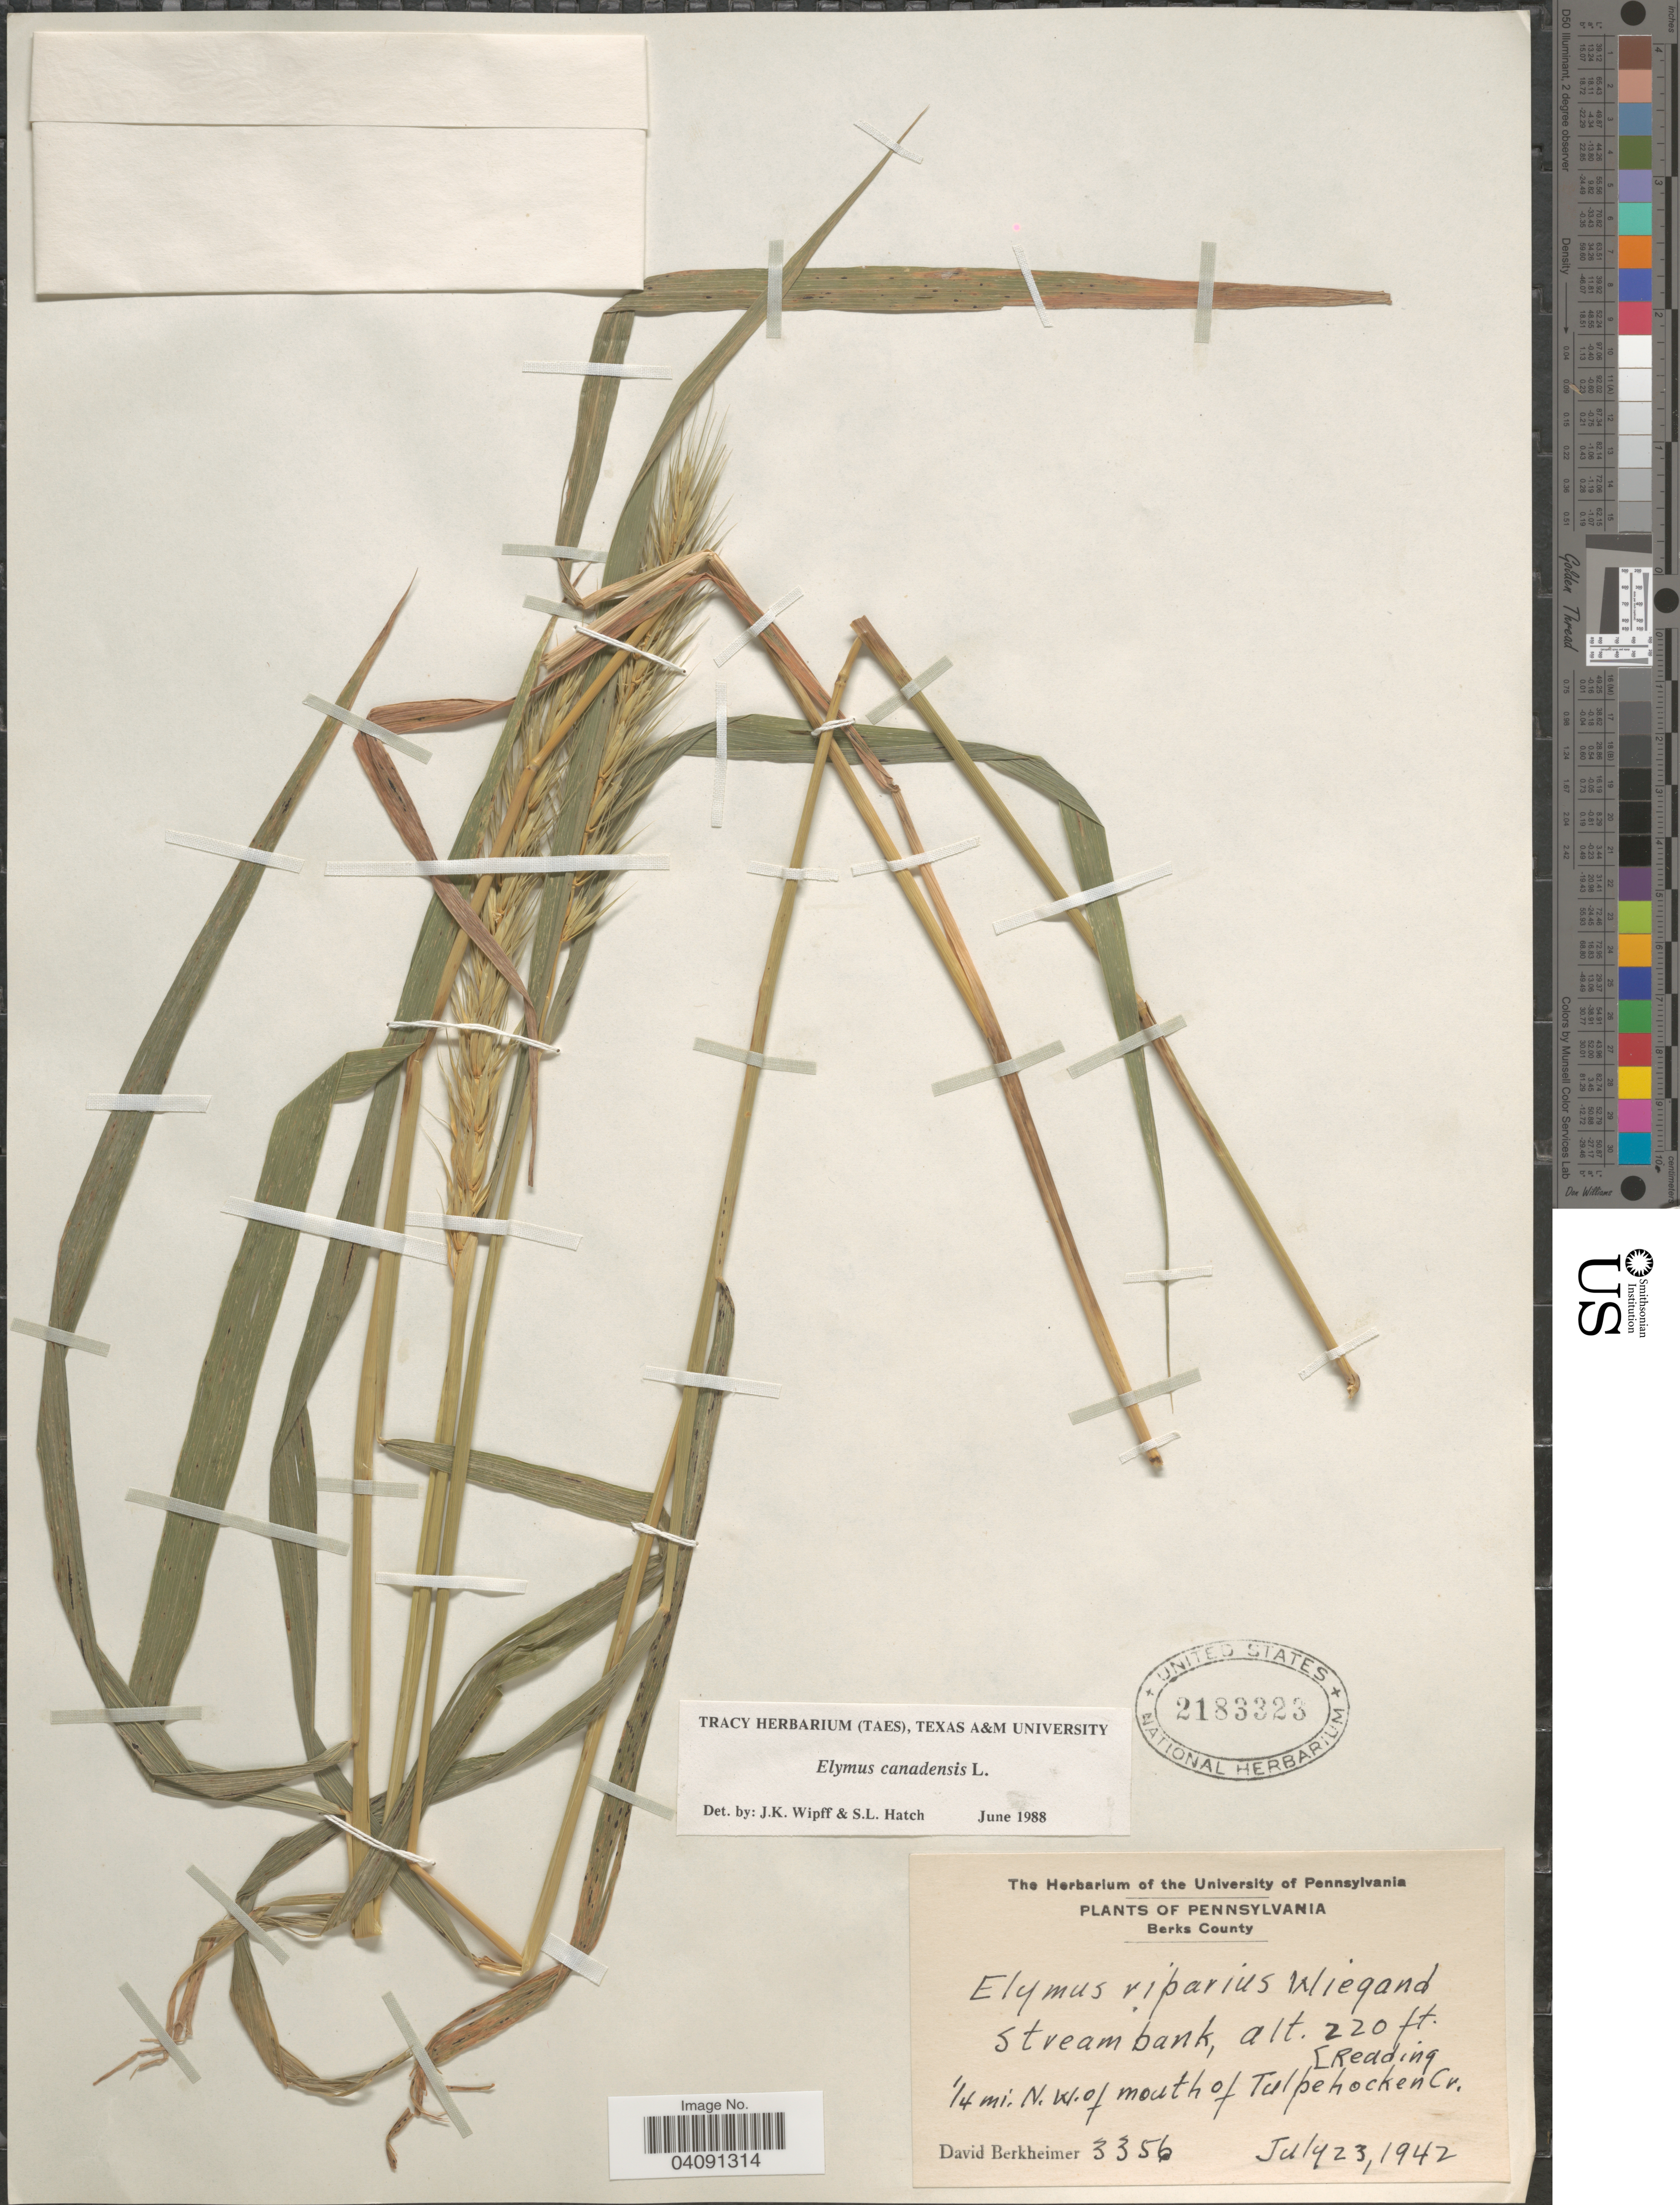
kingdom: Plantae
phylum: Tracheophyta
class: Liliopsida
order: Poales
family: Poaceae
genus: Elymus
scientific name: Elymus canadensis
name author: L.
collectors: D. Berkheimer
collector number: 3356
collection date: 1942-07-23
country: United States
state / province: Pennsylvania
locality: ¼ mi. N.W. of mouth of Tulpehocken Cr.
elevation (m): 67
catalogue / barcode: US 2183323